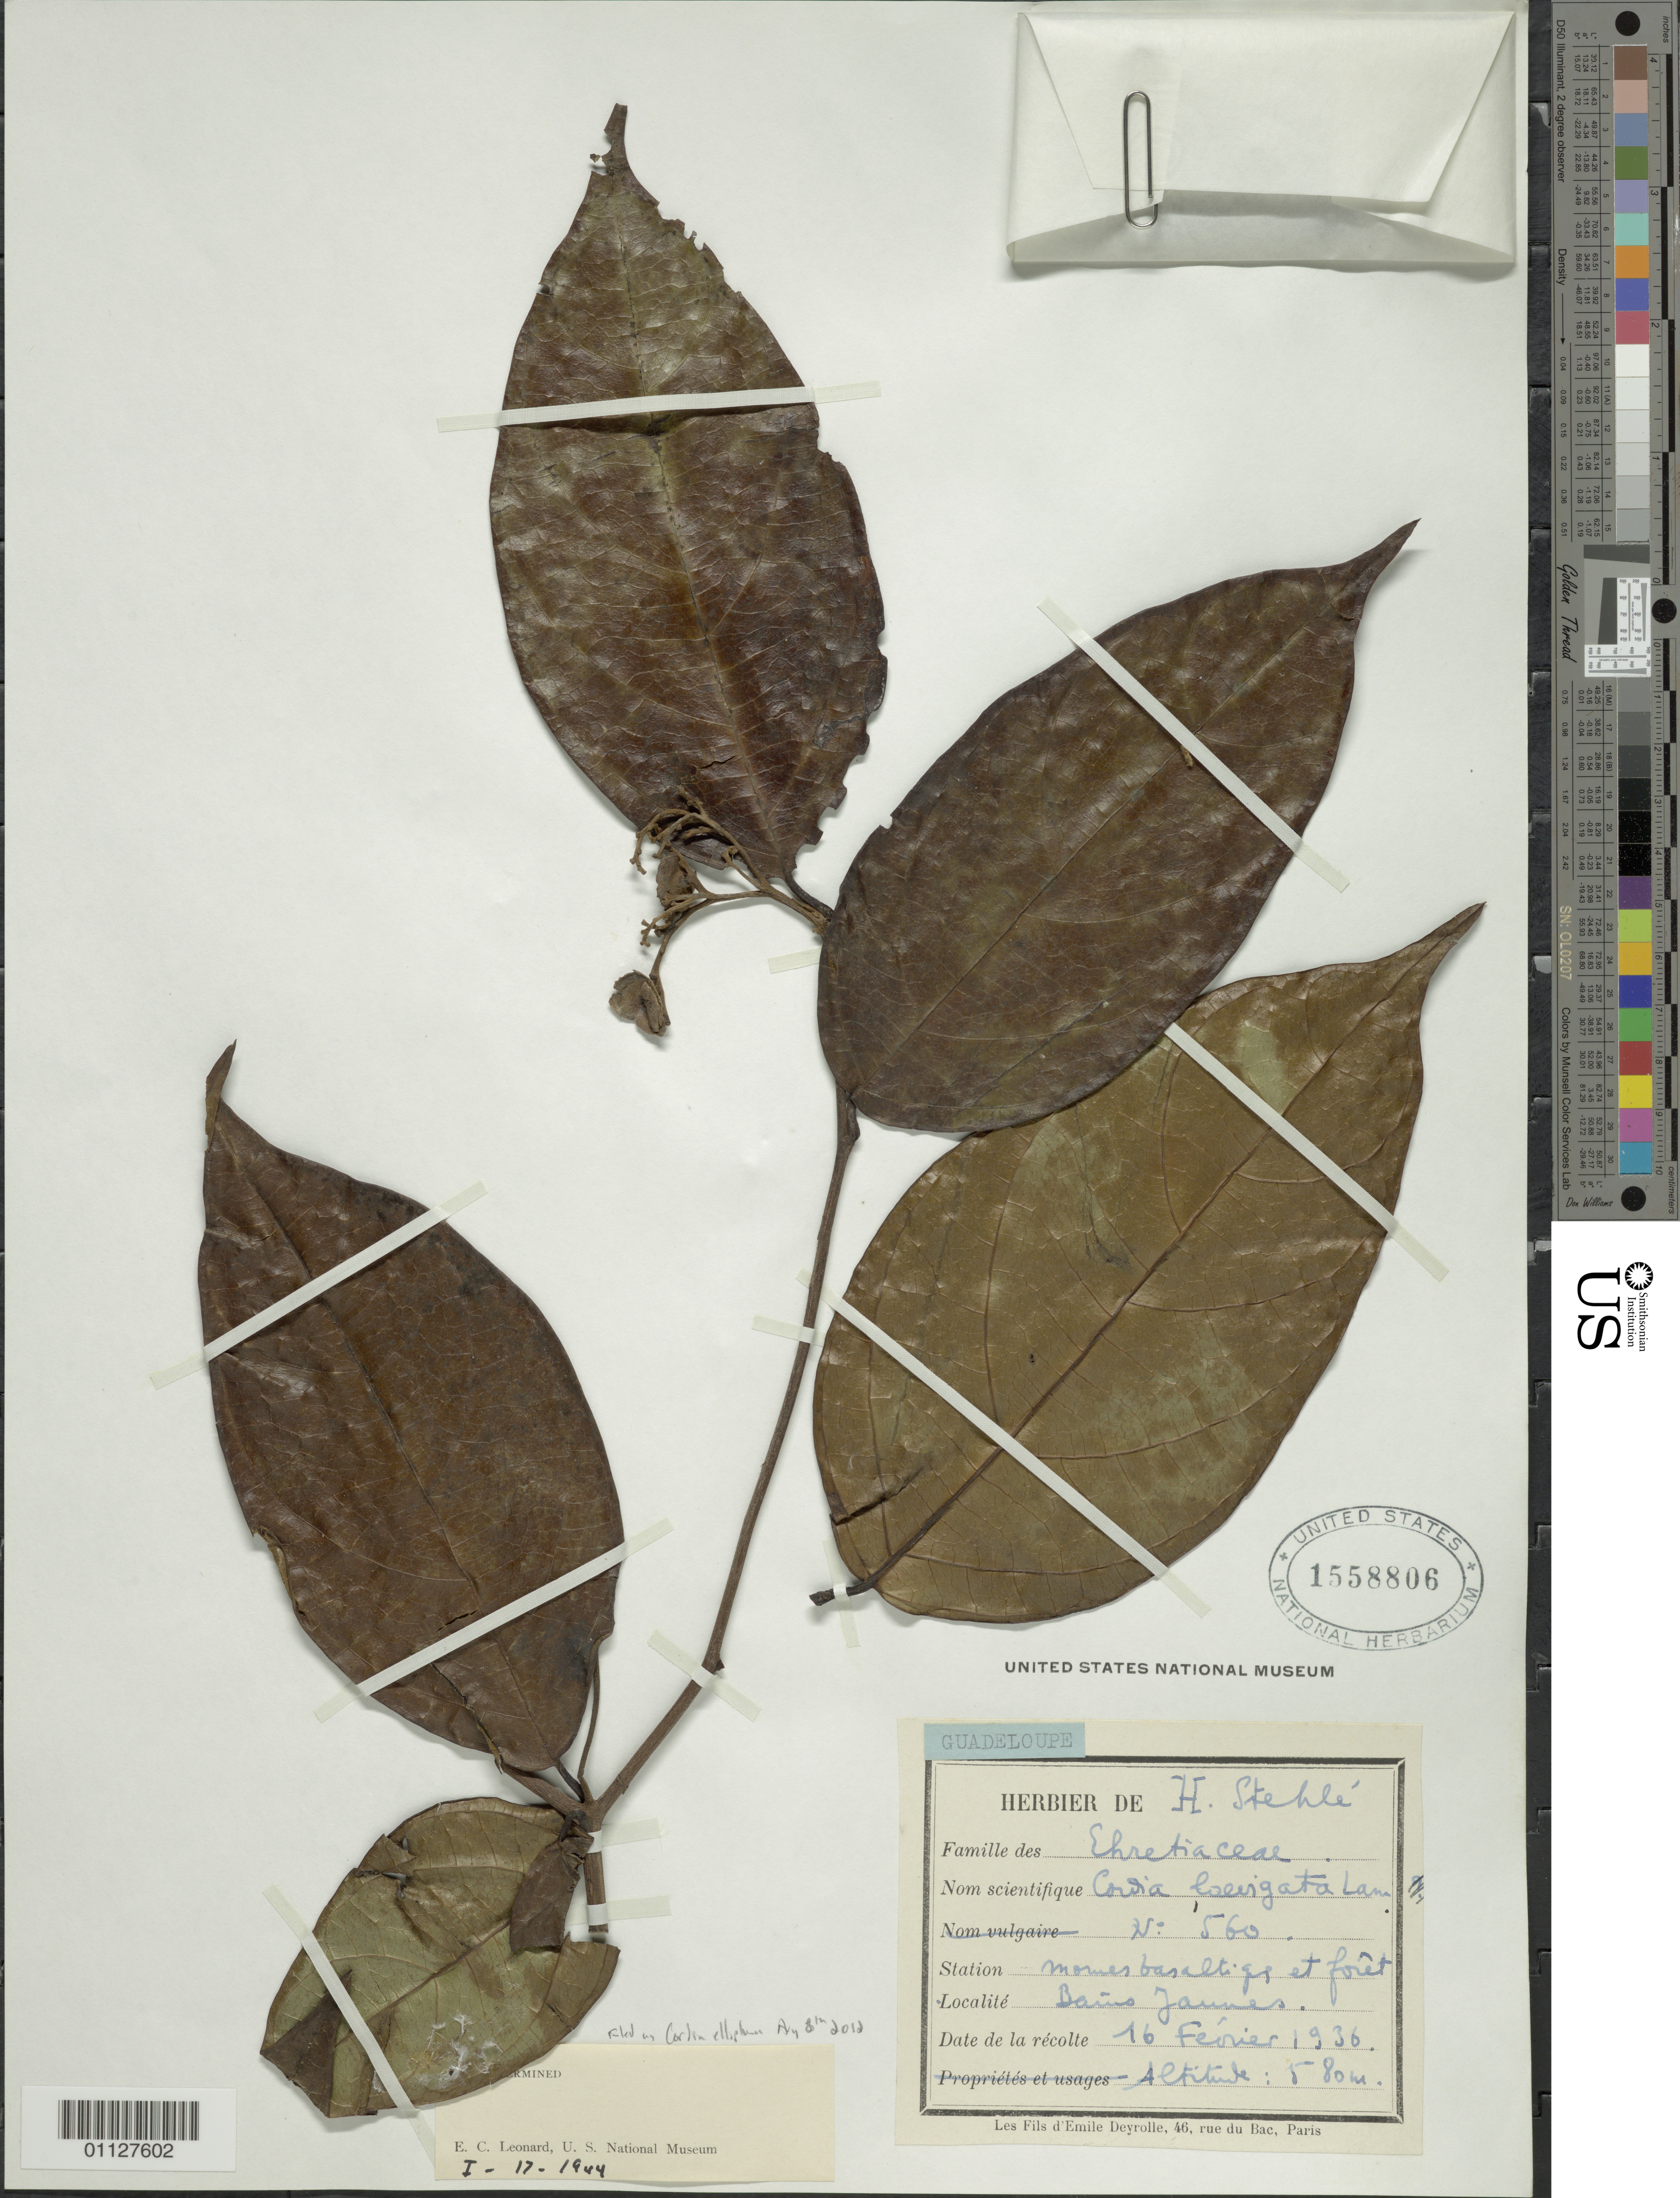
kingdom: Plantae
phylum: Tracheophyta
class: Magnoliopsida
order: Boraginales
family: Cordiaceae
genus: Cordia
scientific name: Cordia elliptica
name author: Sw.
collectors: H. Stehlé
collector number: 560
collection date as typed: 16 Feb 1936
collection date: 1936-02-16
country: Guadeloupe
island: Basse Terre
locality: Mornes basaltique et foret. Bains Jaunes.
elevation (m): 580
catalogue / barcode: US 1558806